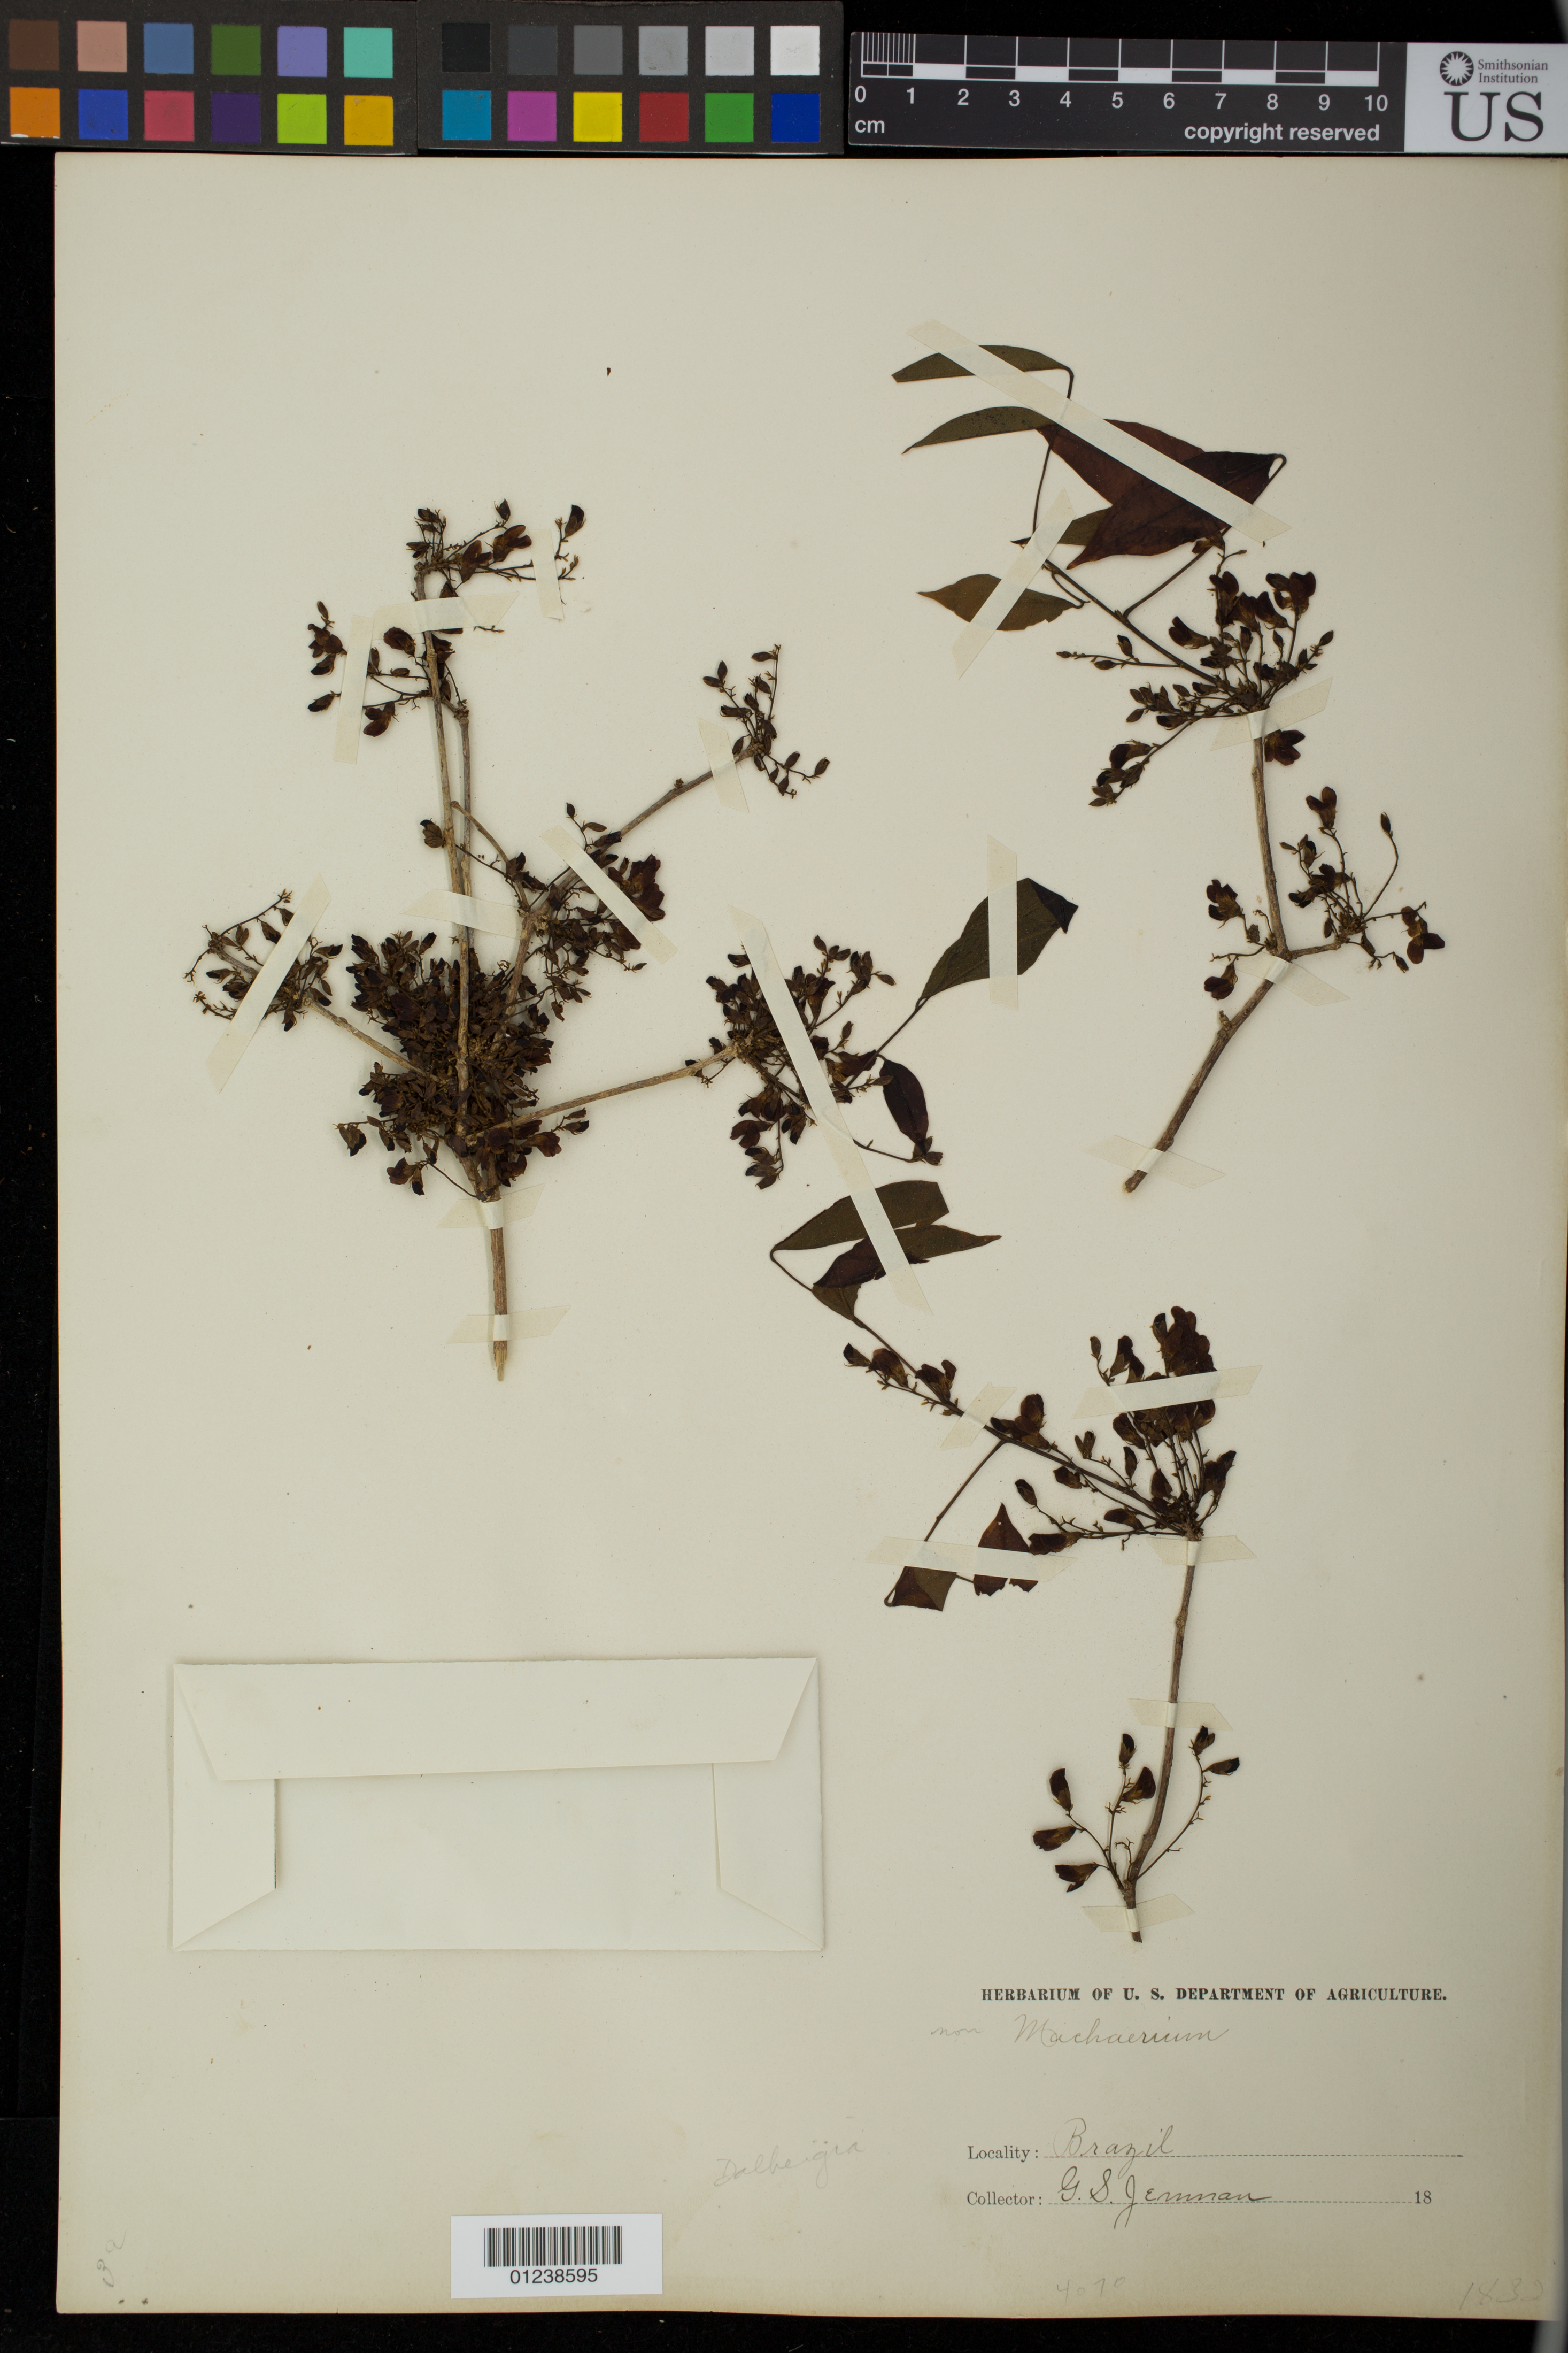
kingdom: Plantae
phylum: Tracheophyta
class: Magnoliopsida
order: Fabales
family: Fabaceae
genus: Dalbergia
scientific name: Dalbergia sp.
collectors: G. Jemnan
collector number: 4070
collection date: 1832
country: Brazil